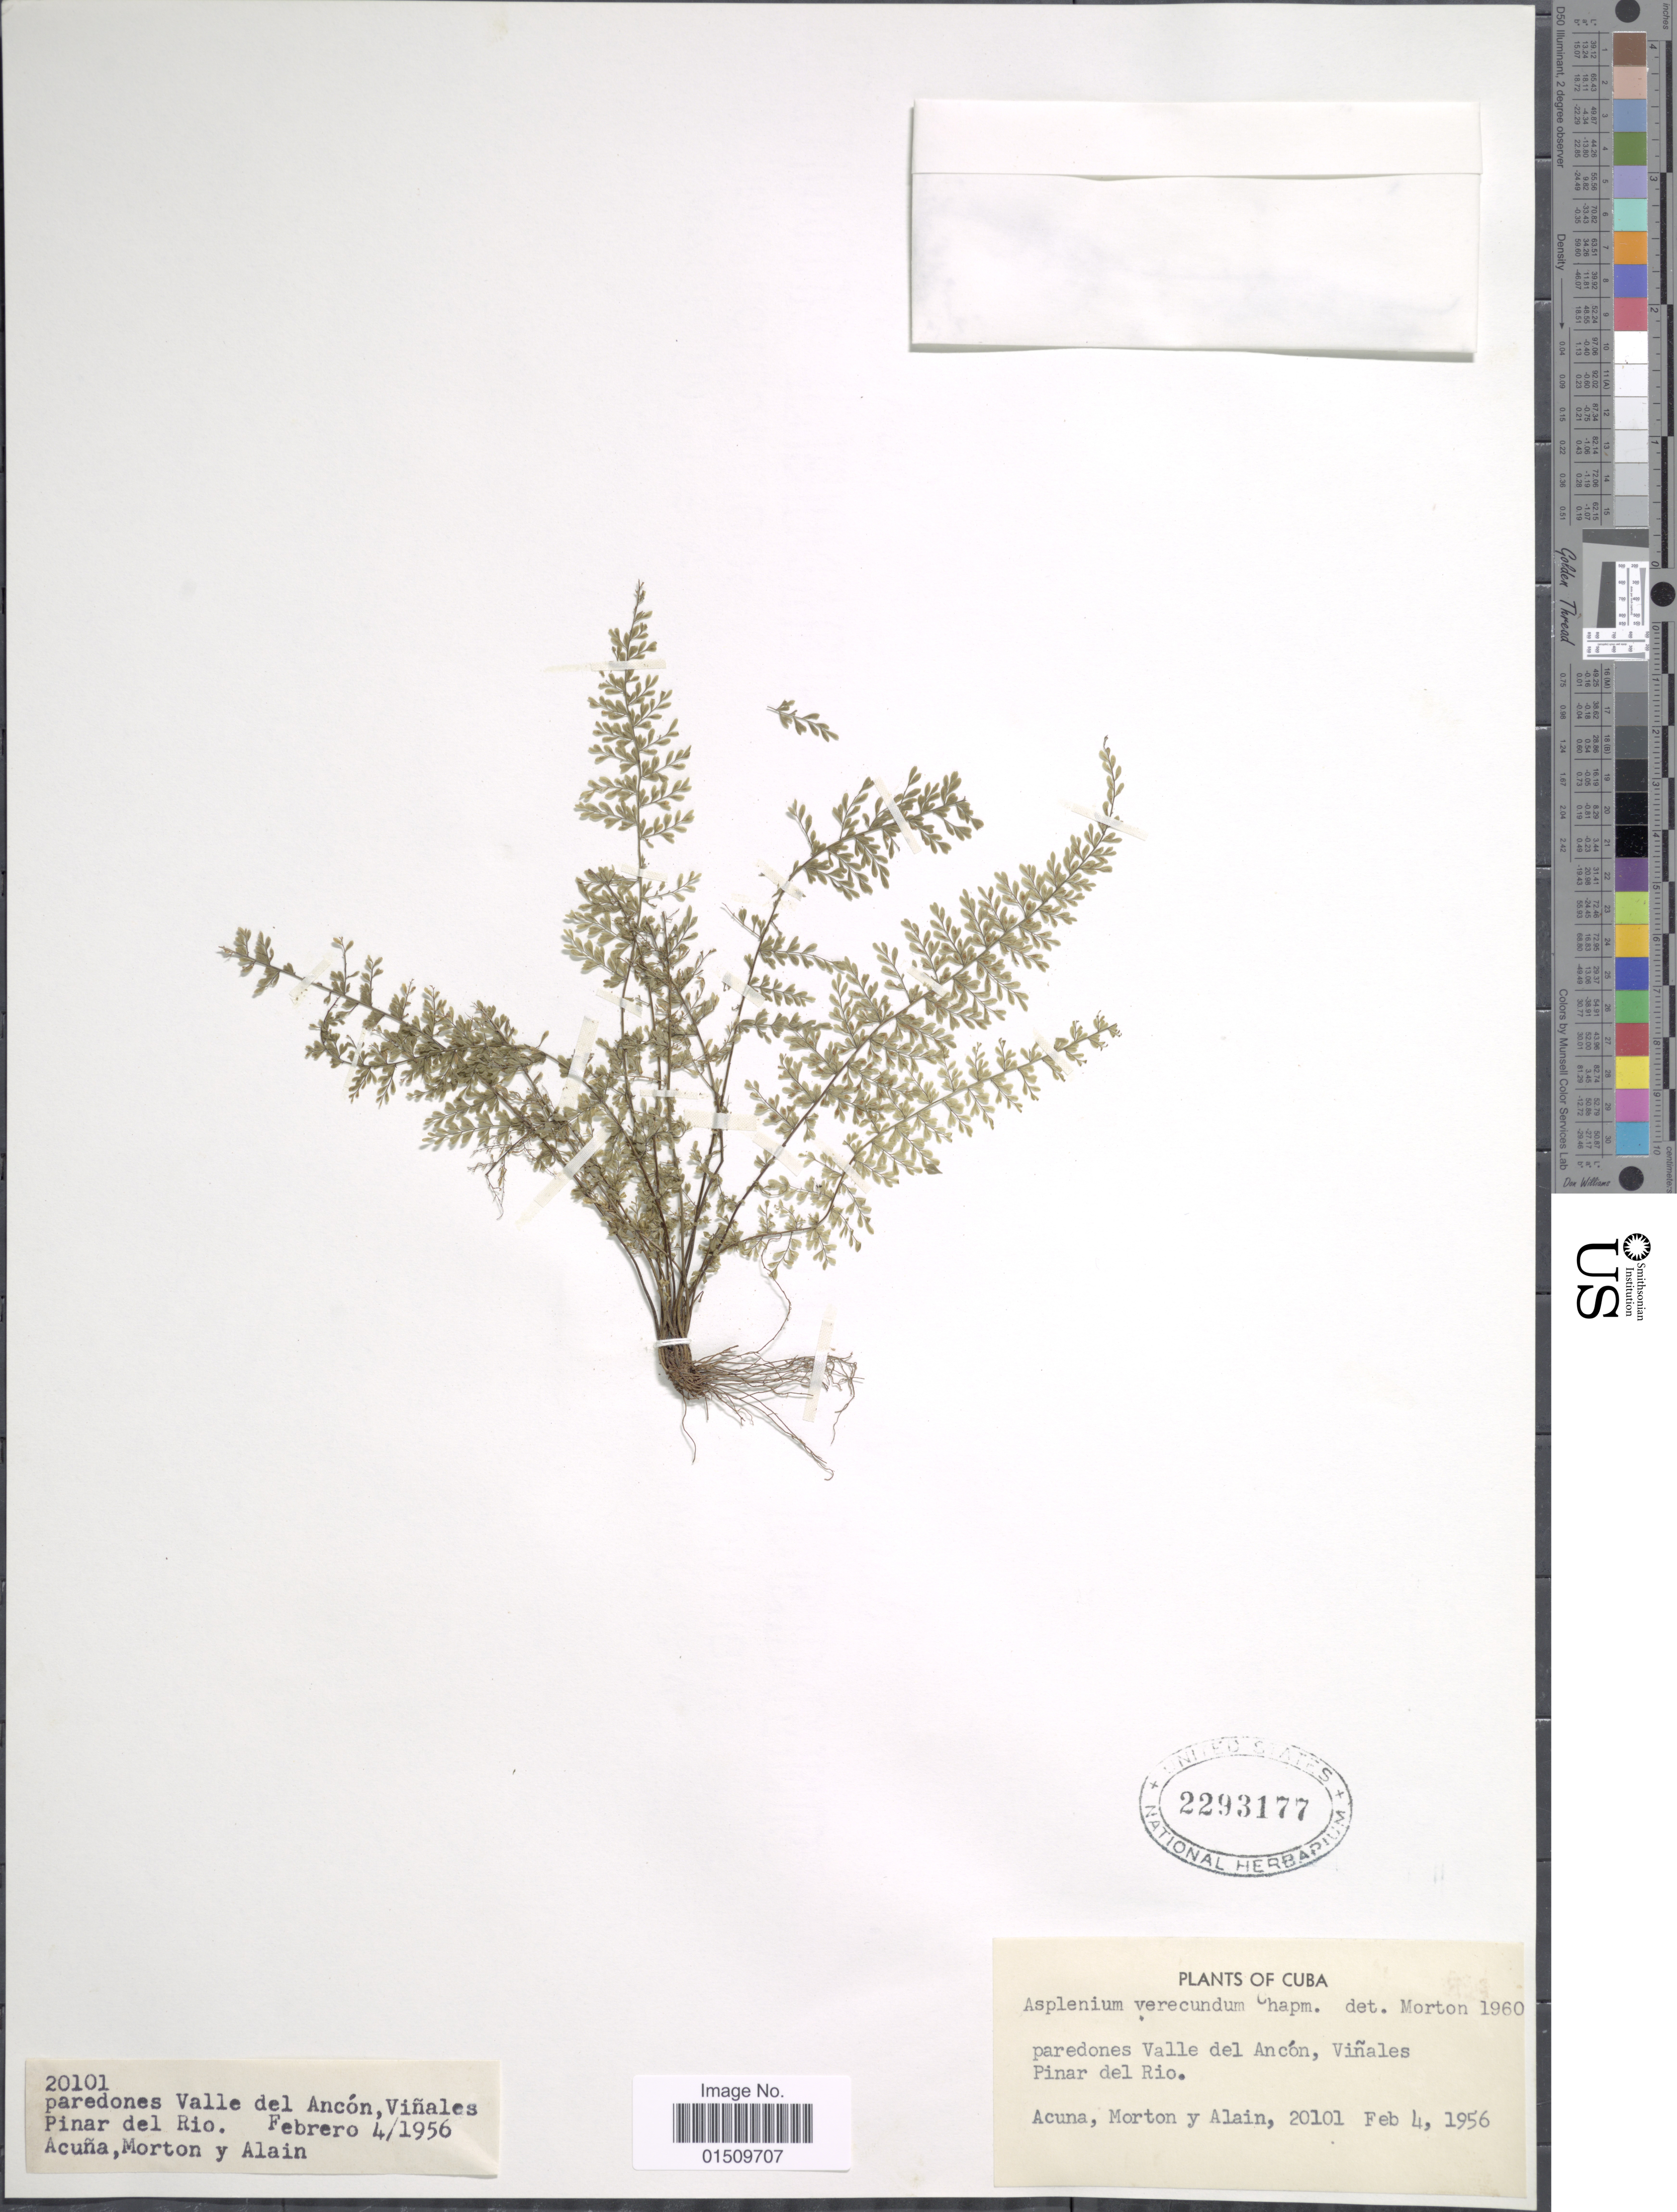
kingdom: Plantae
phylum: Tracheophyta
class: Polypodiopsida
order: Polypodiales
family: Aspleniaceae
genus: Asplenium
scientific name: Asplenium verecundum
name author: Chapm.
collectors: Acuña, Morton, -- & Alain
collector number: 20101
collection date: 1956-02-04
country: Cuba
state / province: Pinar del Río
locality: Cuba, paredones Valle del Ancon, Vinales.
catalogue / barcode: US 2293177